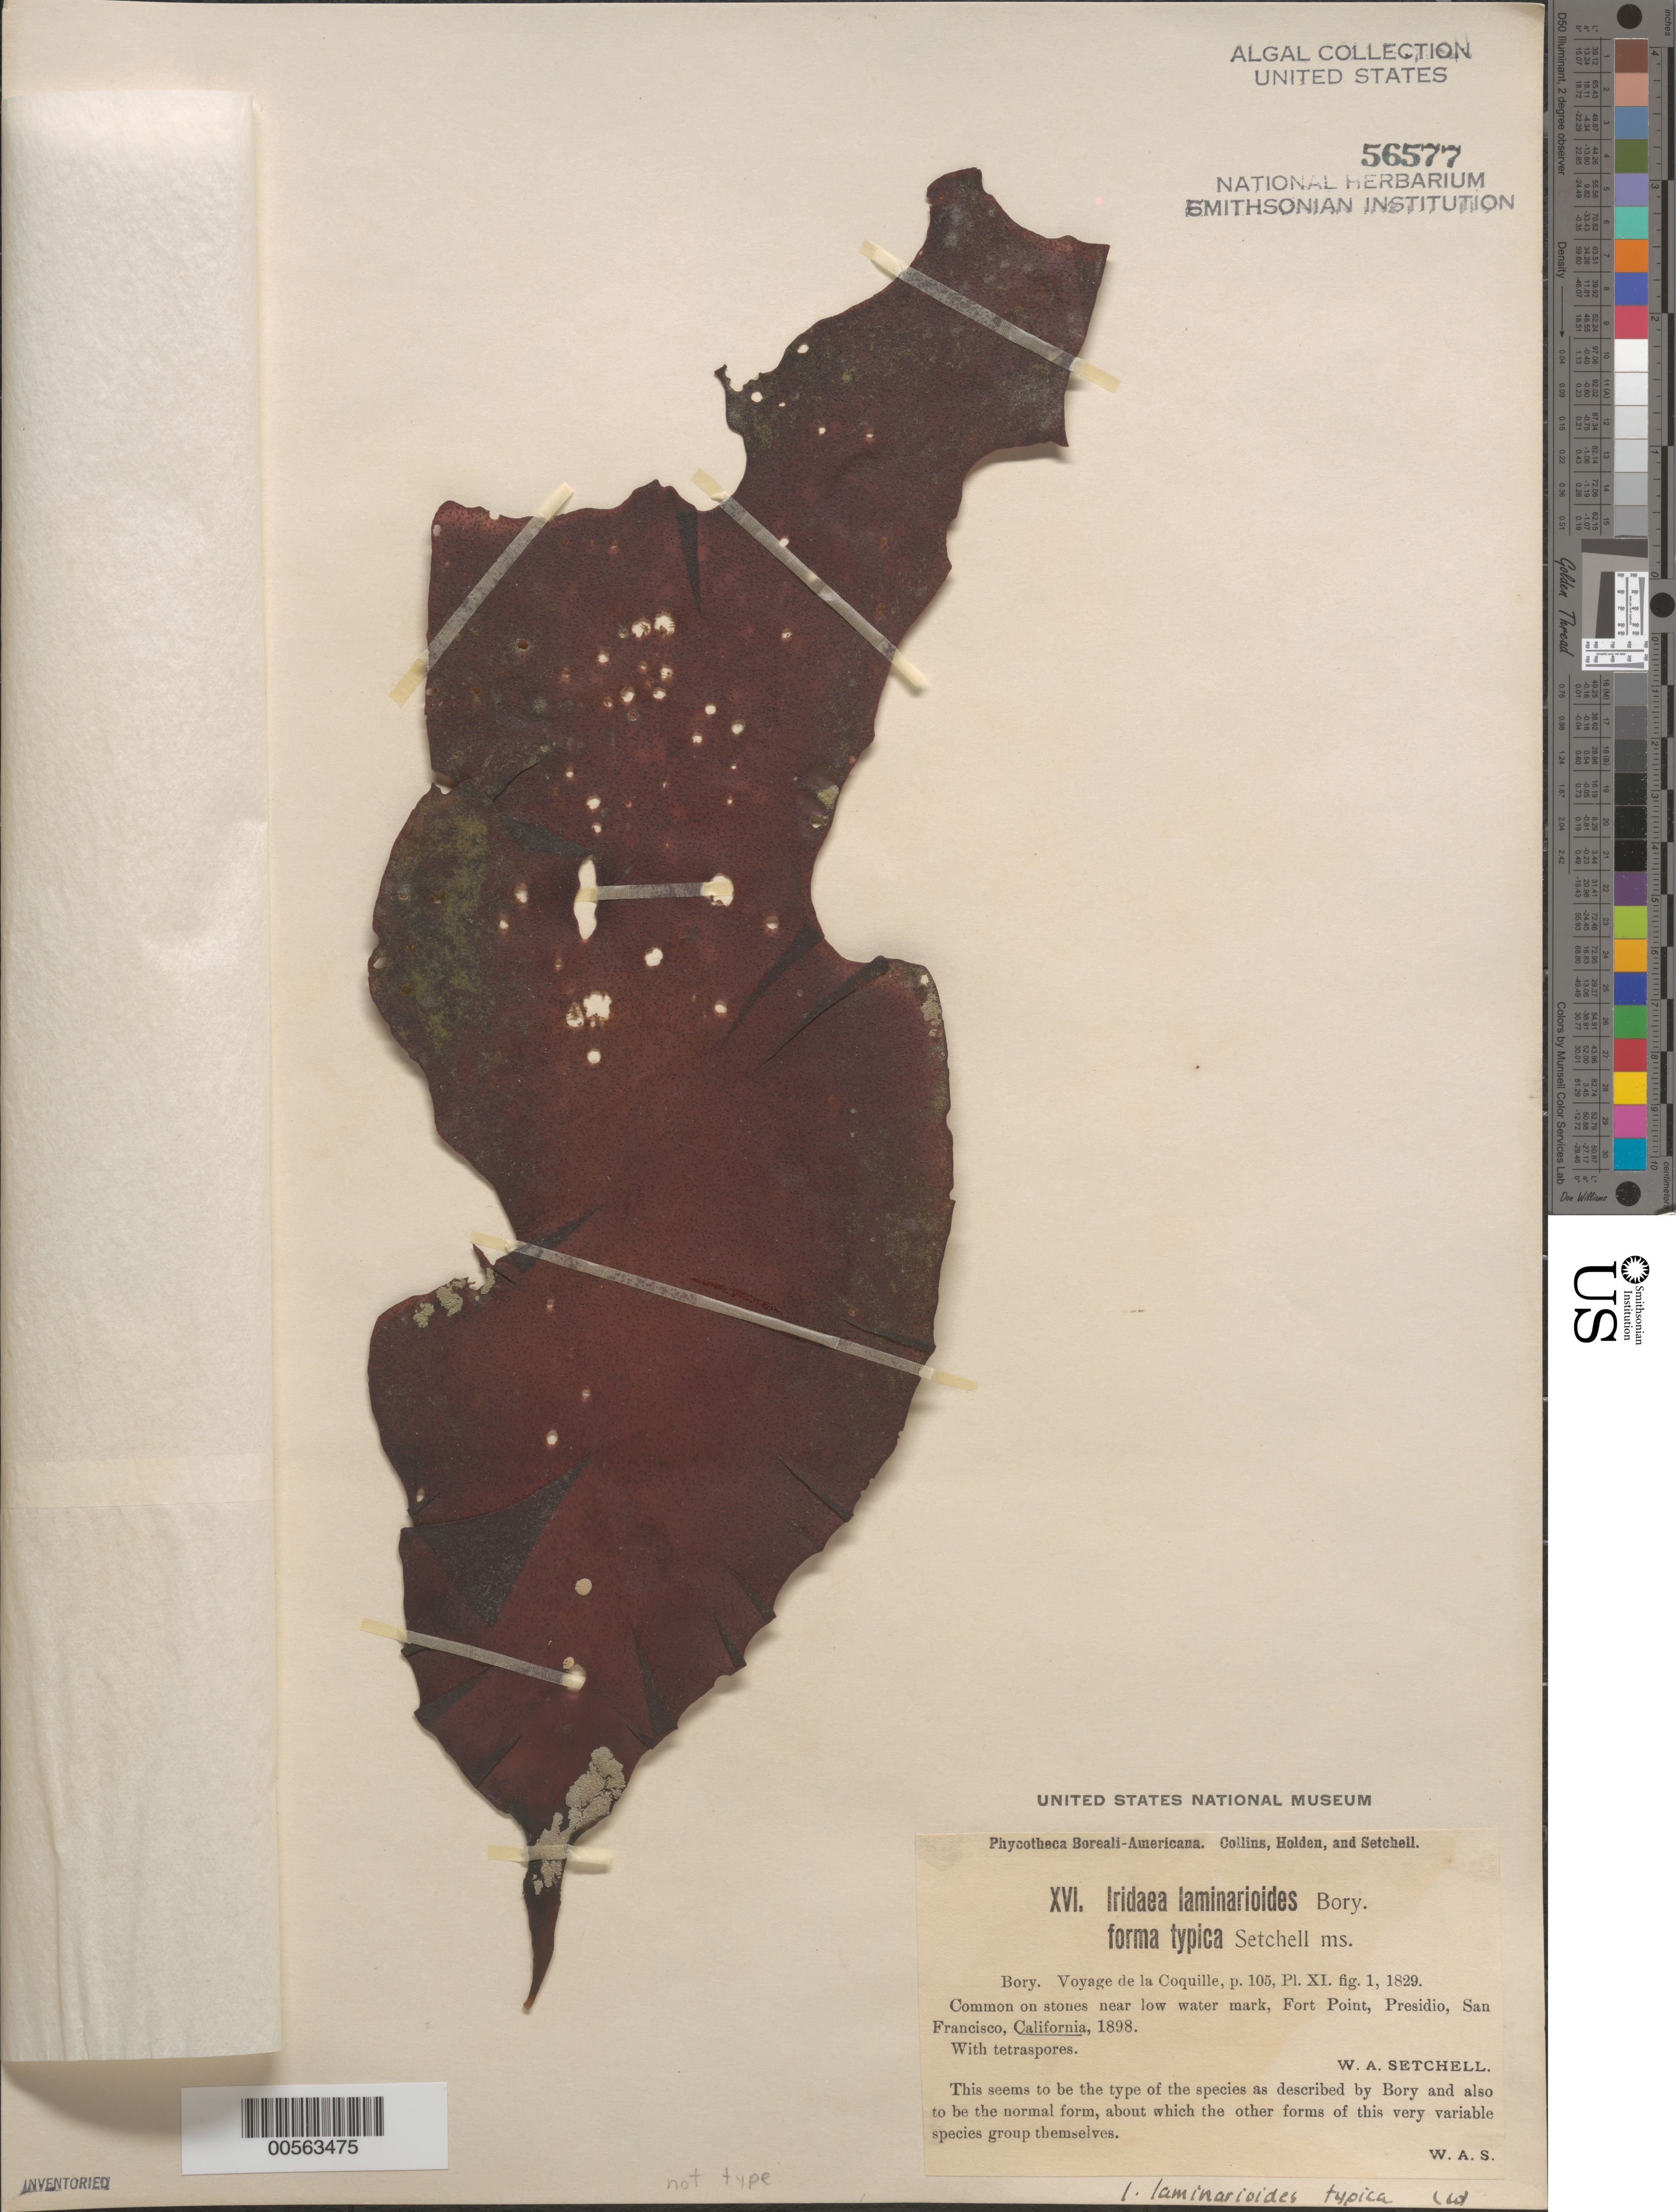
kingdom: Plantae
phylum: Rhodophyta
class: Florideophyceae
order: Gigartinales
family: Gigartinaceae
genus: Mazzaella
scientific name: Mazzaella laminarioides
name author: (Bory) Fredericq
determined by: Algae name updating Project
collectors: W. Setchell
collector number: PB-A Xvi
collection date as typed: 1898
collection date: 1898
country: United States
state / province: California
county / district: San Francisco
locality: San Francisco, Fort Point, Presidio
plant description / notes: Collins, Holden & Setchell, Phycotheca Boreali-Americana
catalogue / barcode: US 56577